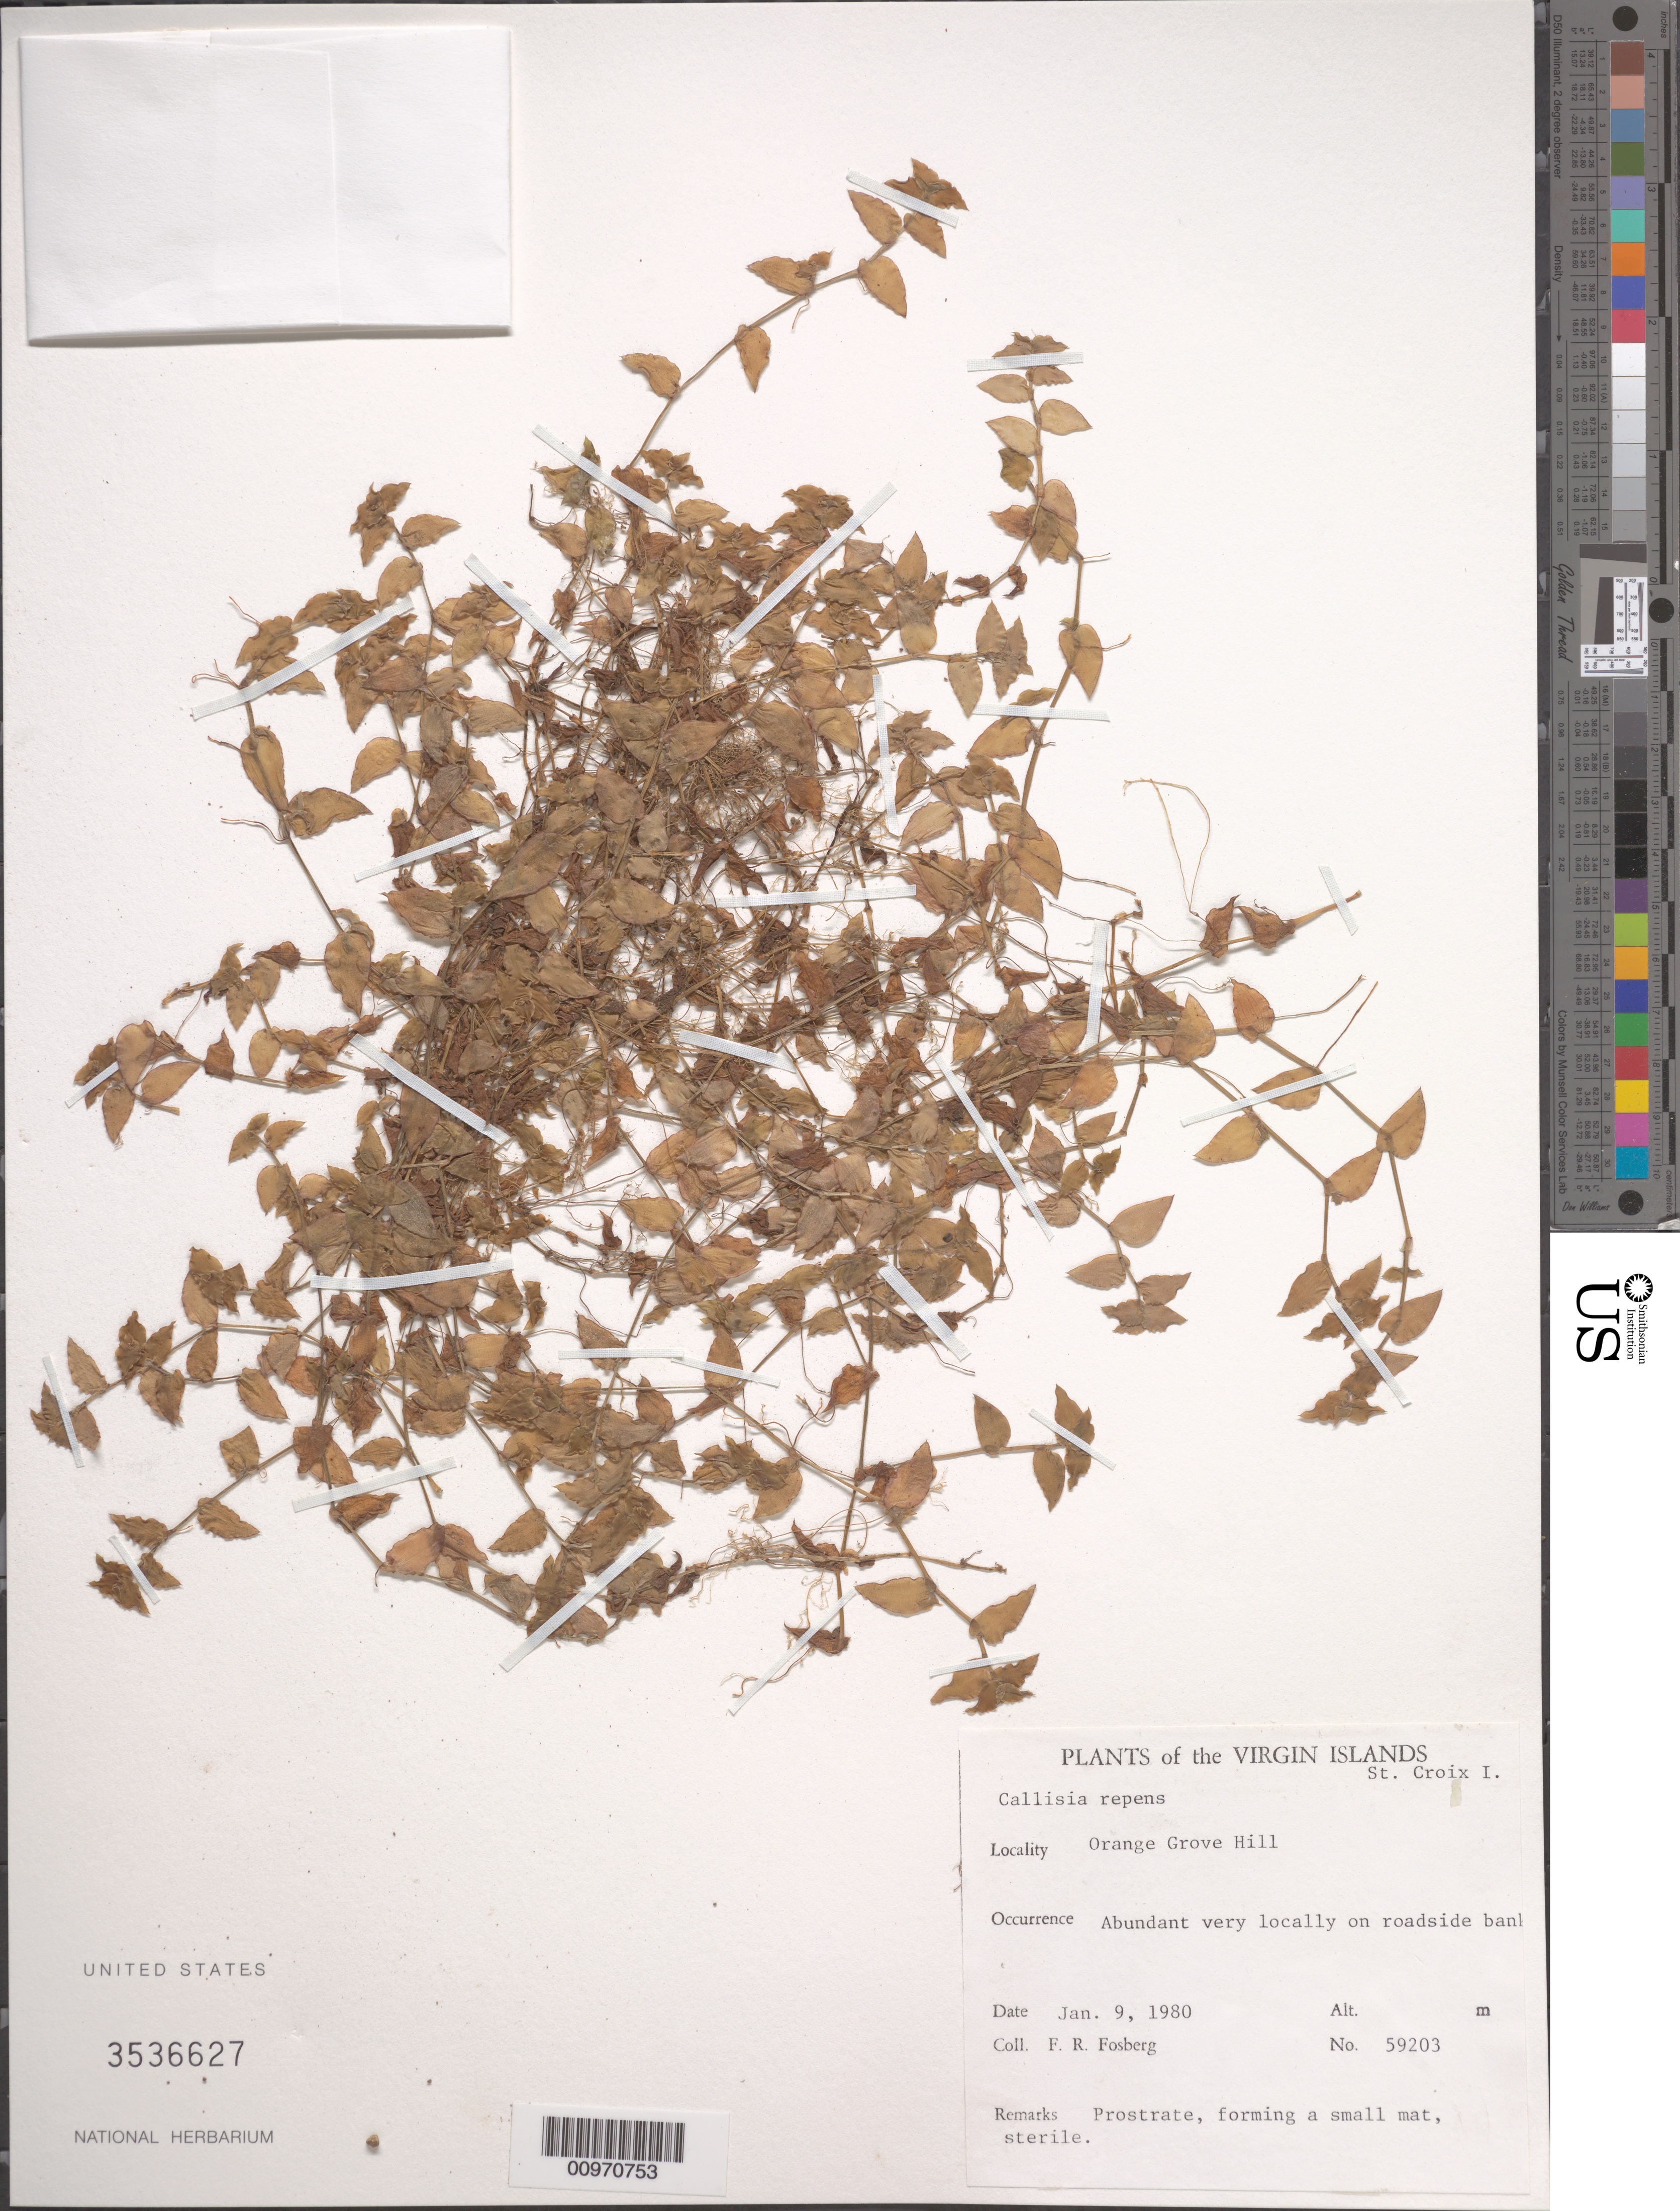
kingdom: Plantae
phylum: Tracheophyta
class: Liliopsida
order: Commelinales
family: Commelinaceae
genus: Callisia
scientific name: Callisia repens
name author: (Jacq.) L.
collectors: F. R. Fosberg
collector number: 59203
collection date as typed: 09 Jan 1980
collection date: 1980-01-09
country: U.S. Virgin Islands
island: St. Croix I.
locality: Orange Grove Hill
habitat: On roadside bank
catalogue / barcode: US 3536627